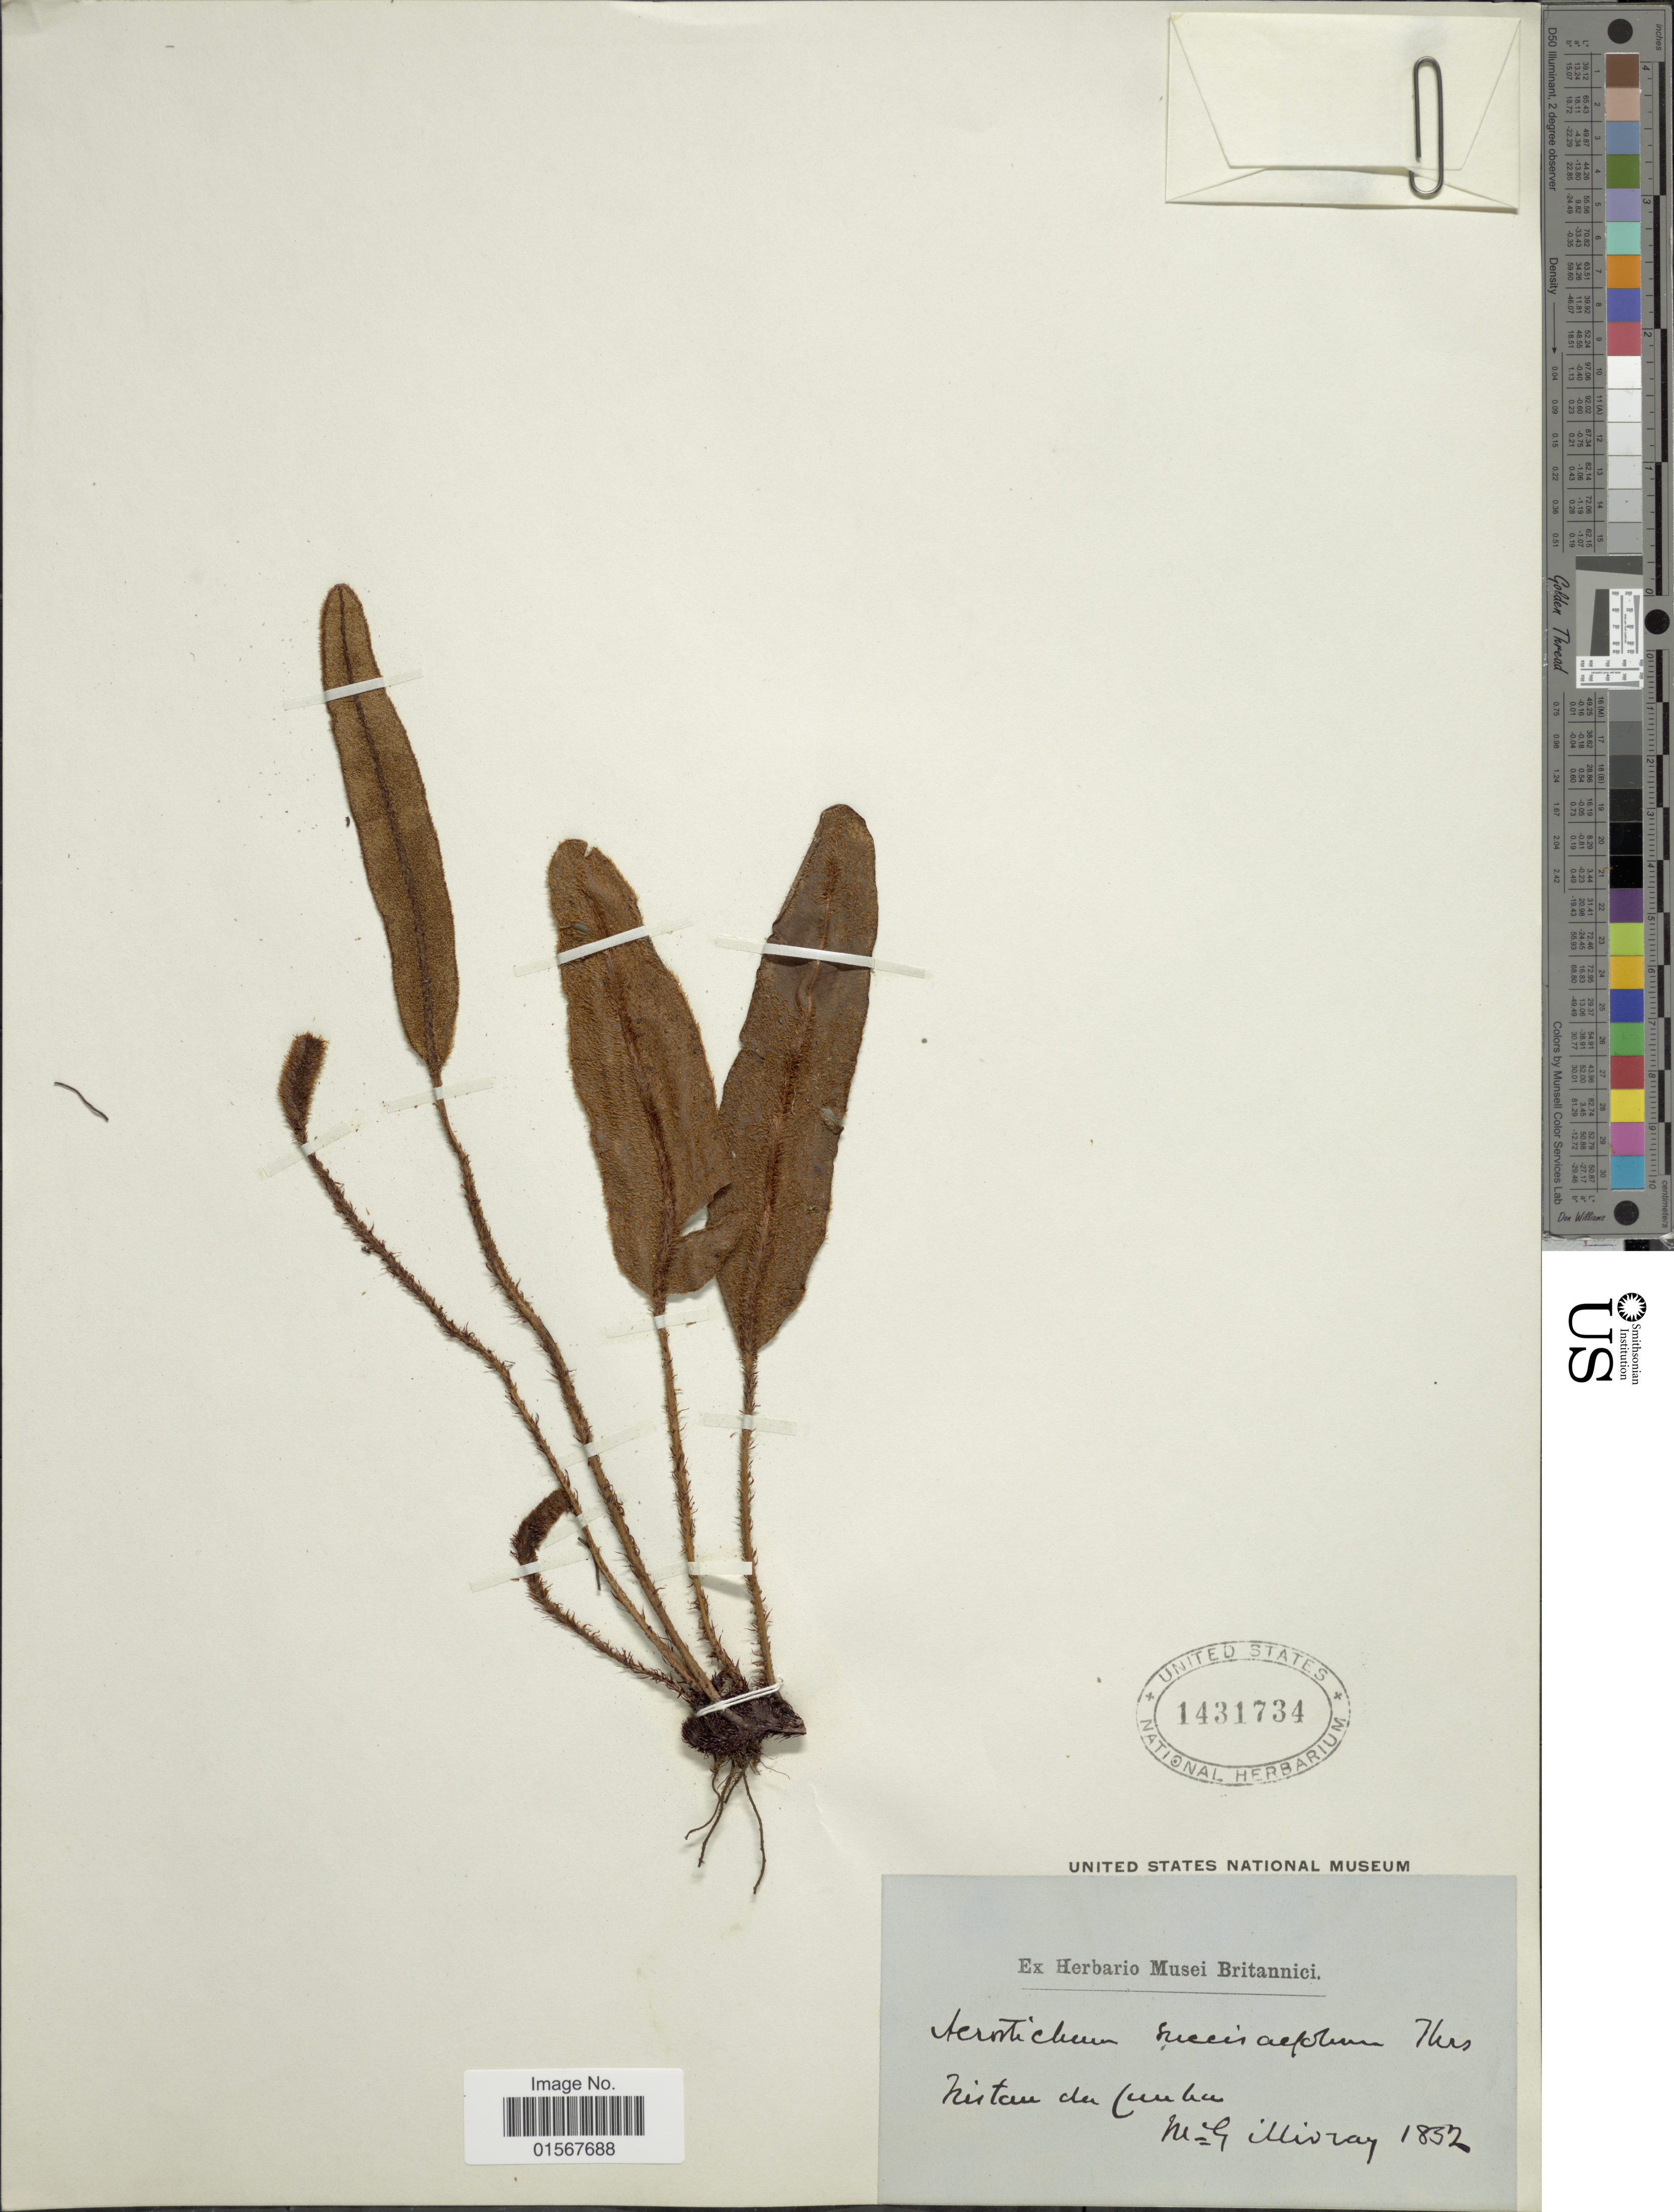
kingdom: Plantae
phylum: Tracheophyta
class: Polypodiopsida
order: Polypodiales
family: Dryopteridaceae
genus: Elaphoglossum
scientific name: Elaphoglossum succisifolium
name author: (A. Thouars) T. Moore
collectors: D. J. McGillivray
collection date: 1832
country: St. Helena Islands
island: Tristan da Cunha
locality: Nestau de Cuuhu [interpreted]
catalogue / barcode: US 1431734